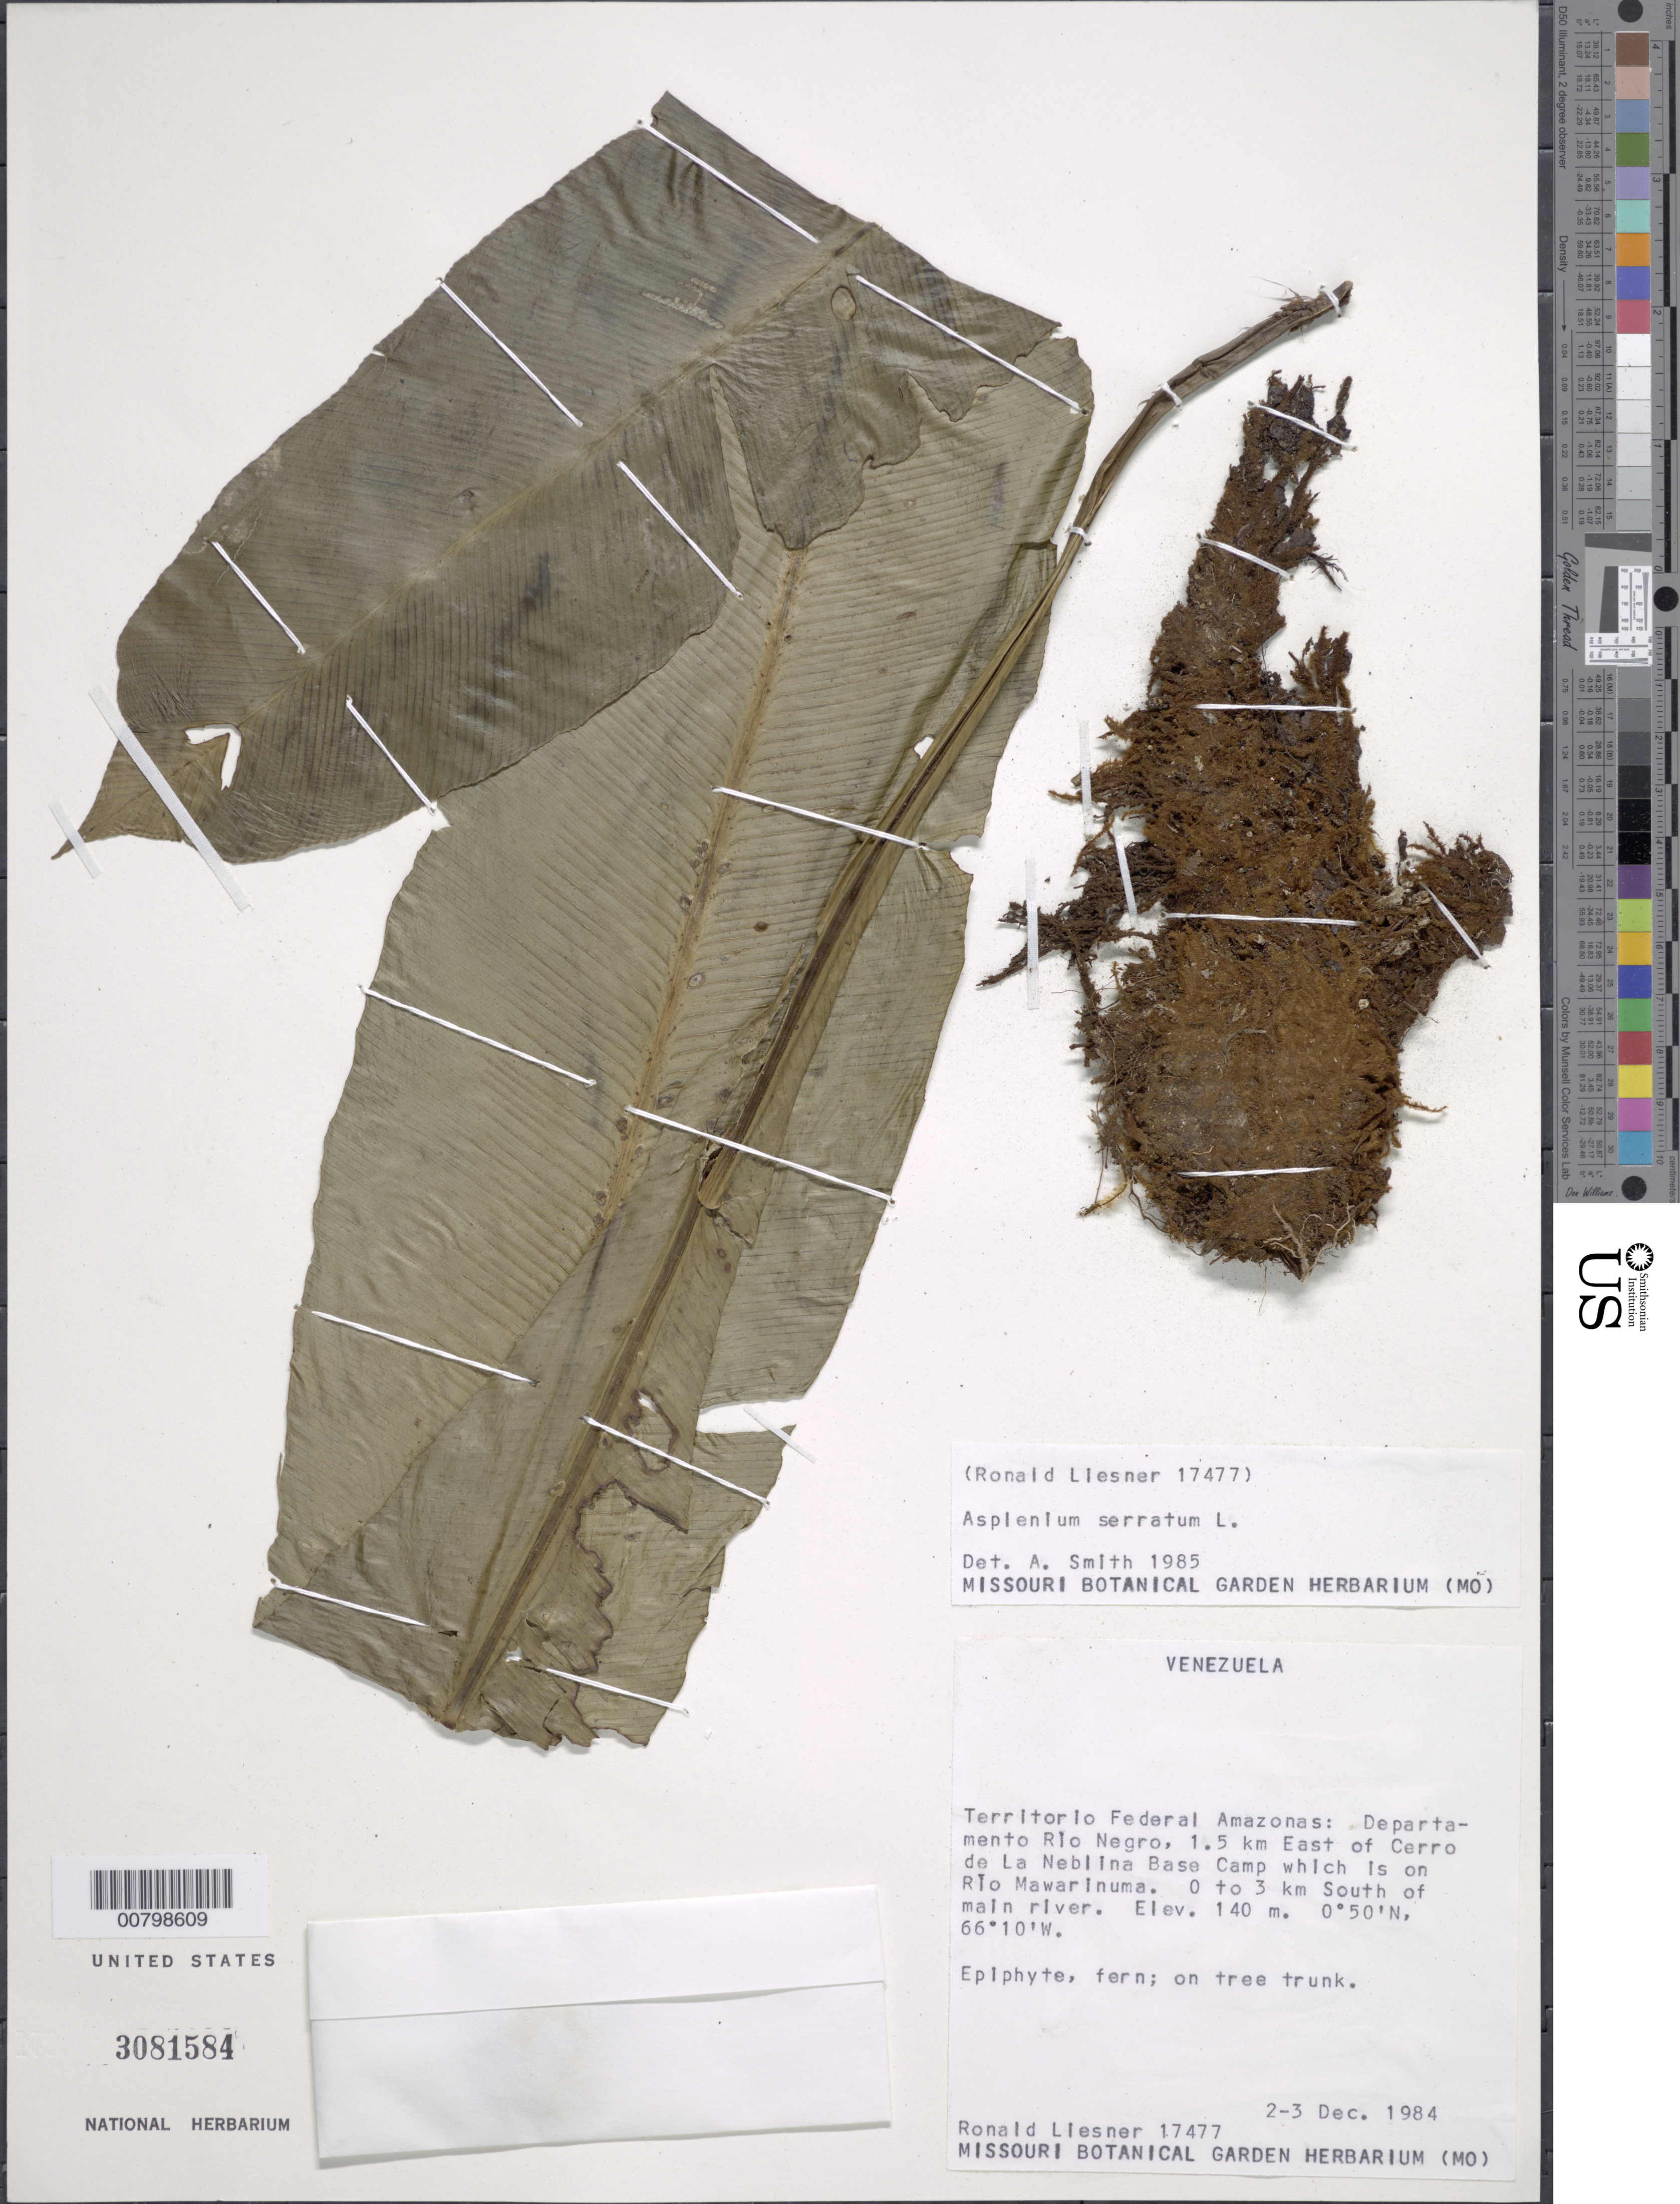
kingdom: Plantae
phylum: Tracheophyta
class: Polypodiopsida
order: Polypodiales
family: Aspleniaceae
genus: Asplenium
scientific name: Asplenium serratum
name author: L.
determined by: Smith, Alan R., (UC)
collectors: R. L. Liesner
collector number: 17477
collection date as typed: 2-Dec-84 to 3-Dec-84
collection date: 1984-12-02/1984-12-03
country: Venezuela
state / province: Amazonas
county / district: Río Negro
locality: Río Mawarinuma, 1.5 km E of Cerro de La Neblina Base Camp, 0-3 km S of main river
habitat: On tree trunk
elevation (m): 140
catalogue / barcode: US 3081584